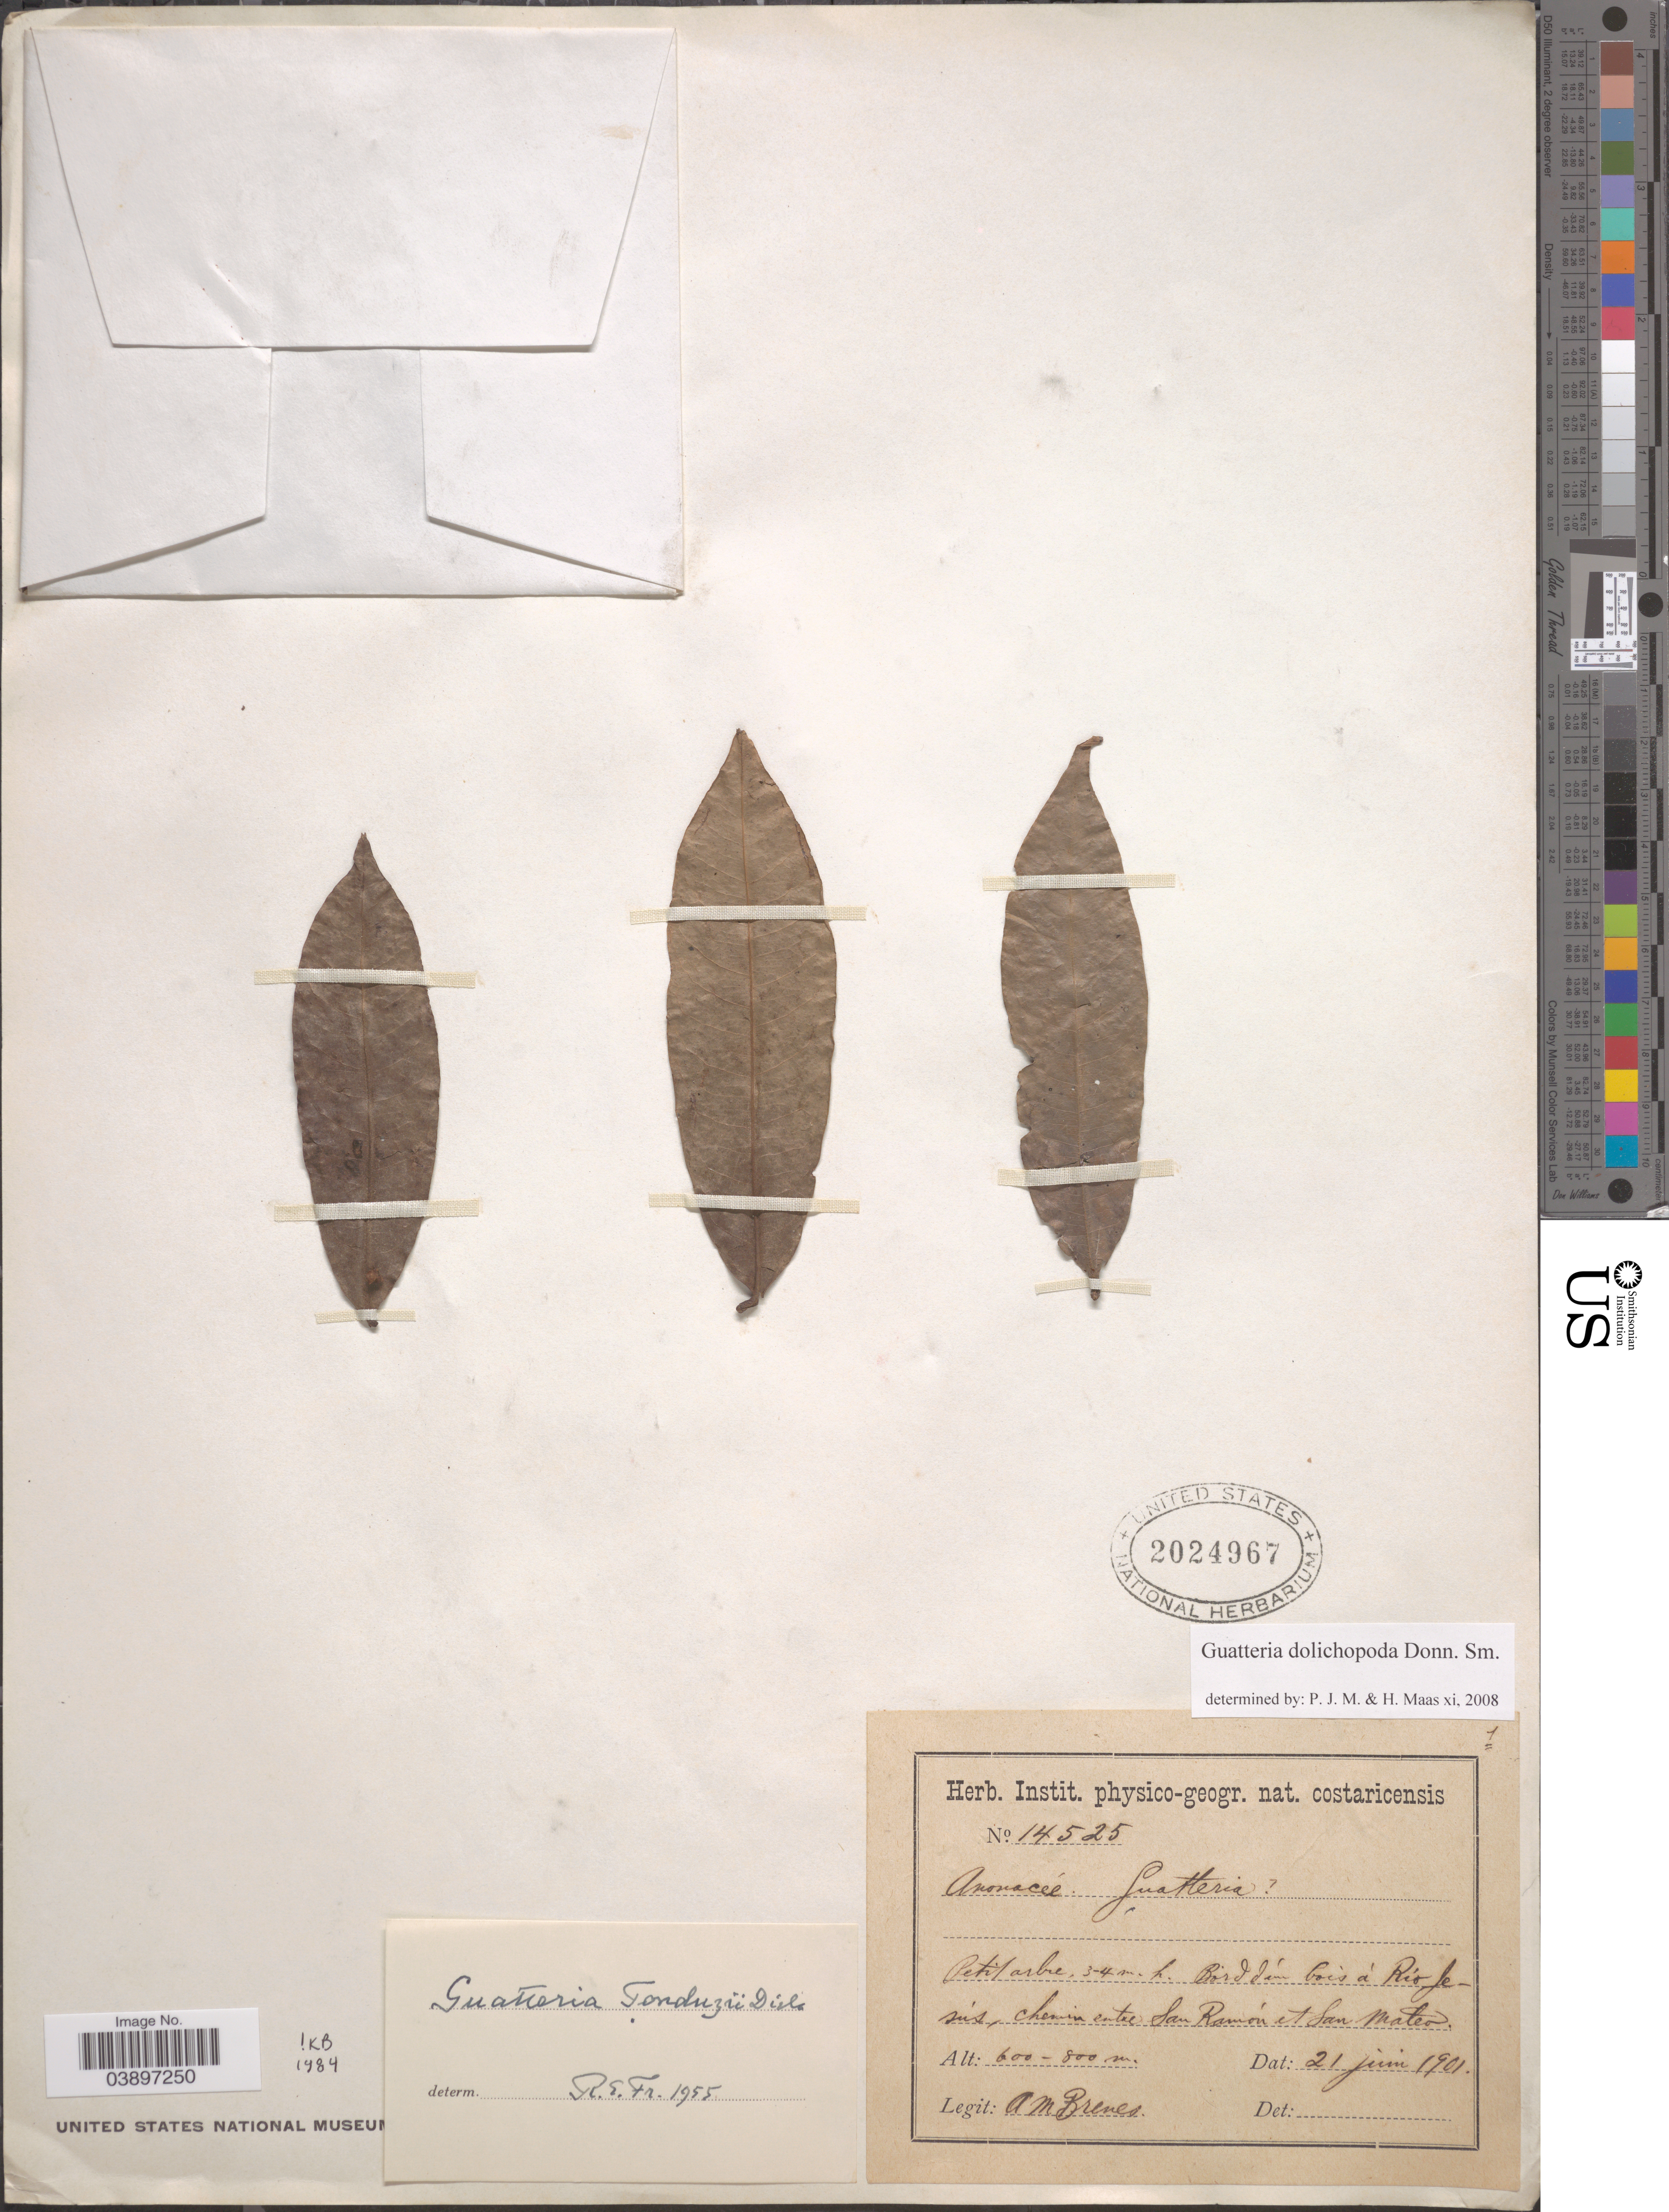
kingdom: Plantae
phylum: Tracheophyta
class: Magnoliopsida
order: Magnoliales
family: Annonaceae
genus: Guatteria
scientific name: Guatteria dolichopoda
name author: Donn. Sm.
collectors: A. Brenes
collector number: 14525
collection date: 1901-06-21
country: Costa Rica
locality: Bord d'un bois à Rio Jesús, chemin entre San Ramón et San Mateo.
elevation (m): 600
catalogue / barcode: US 2024967